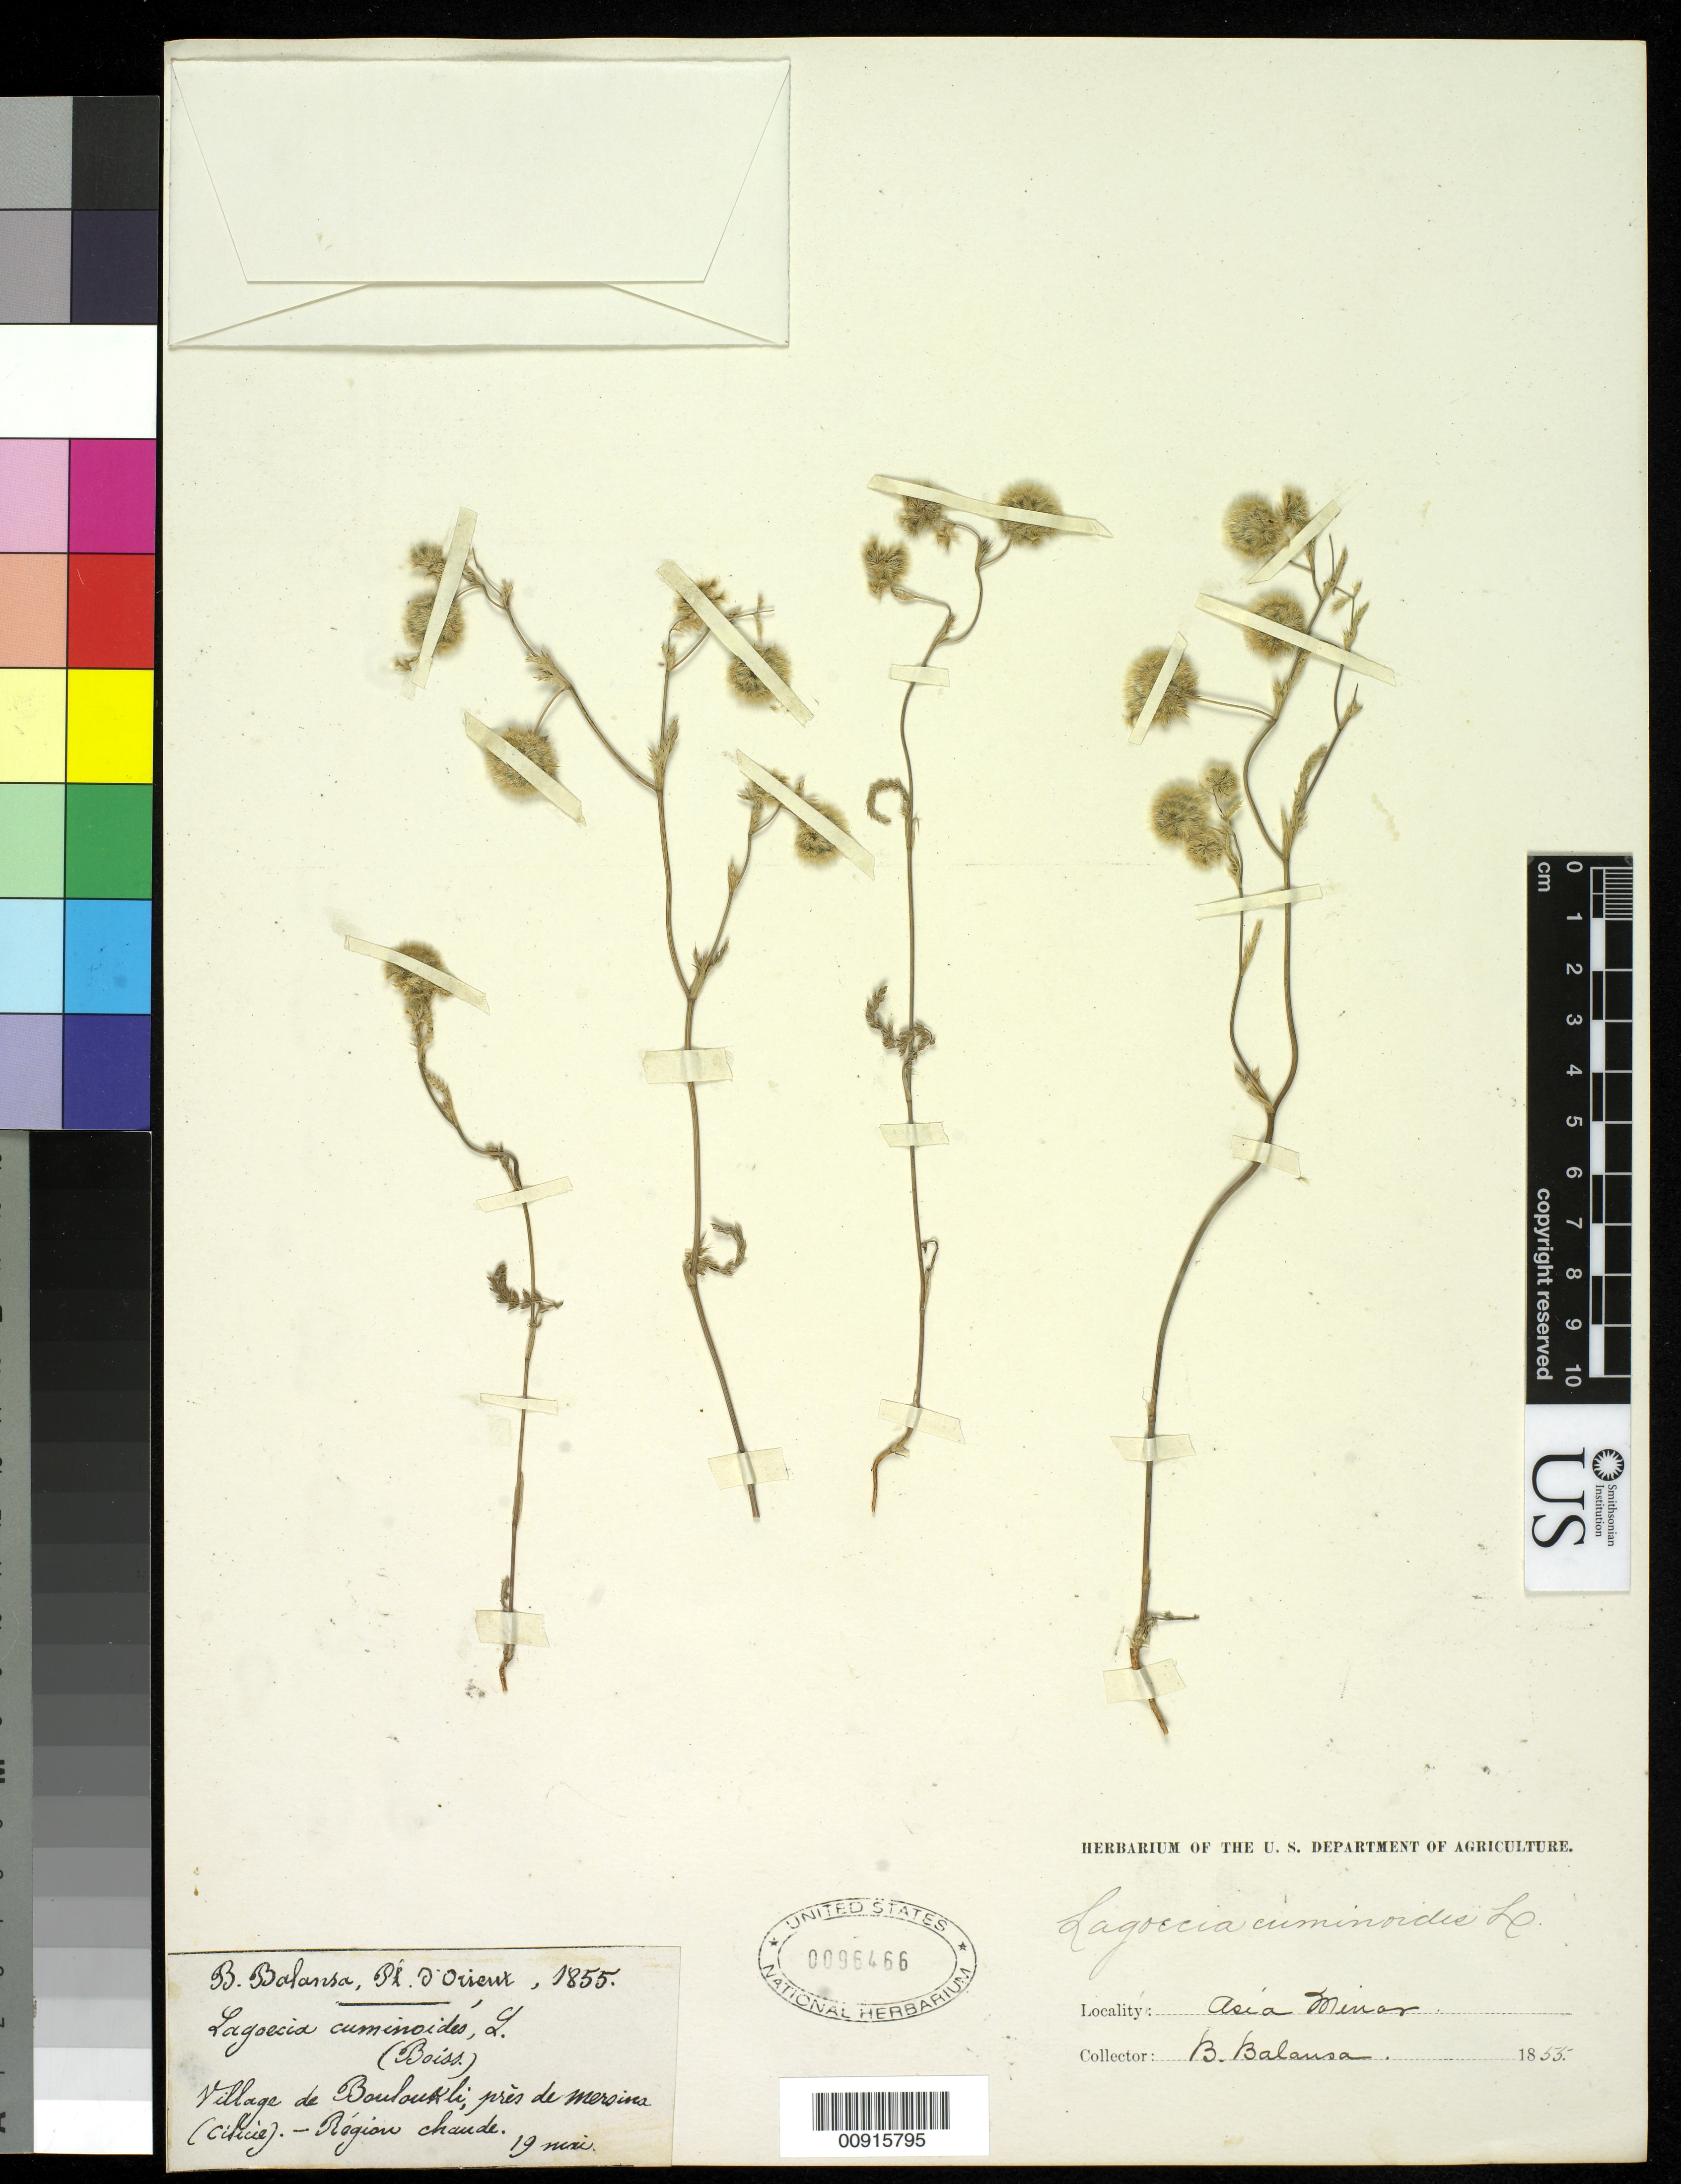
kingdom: Plantae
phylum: Tracheophyta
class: Magnoliopsida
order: Apiales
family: Apiaceae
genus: Lagoecia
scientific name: Lagoecia cuminoides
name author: L.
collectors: B. Balansa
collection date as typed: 19 May 1855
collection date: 1855-05-19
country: Turkey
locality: Asia Minor; Village de Boulouklie, pres de mersins (Cilicie) - Region chaude.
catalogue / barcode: US 915795